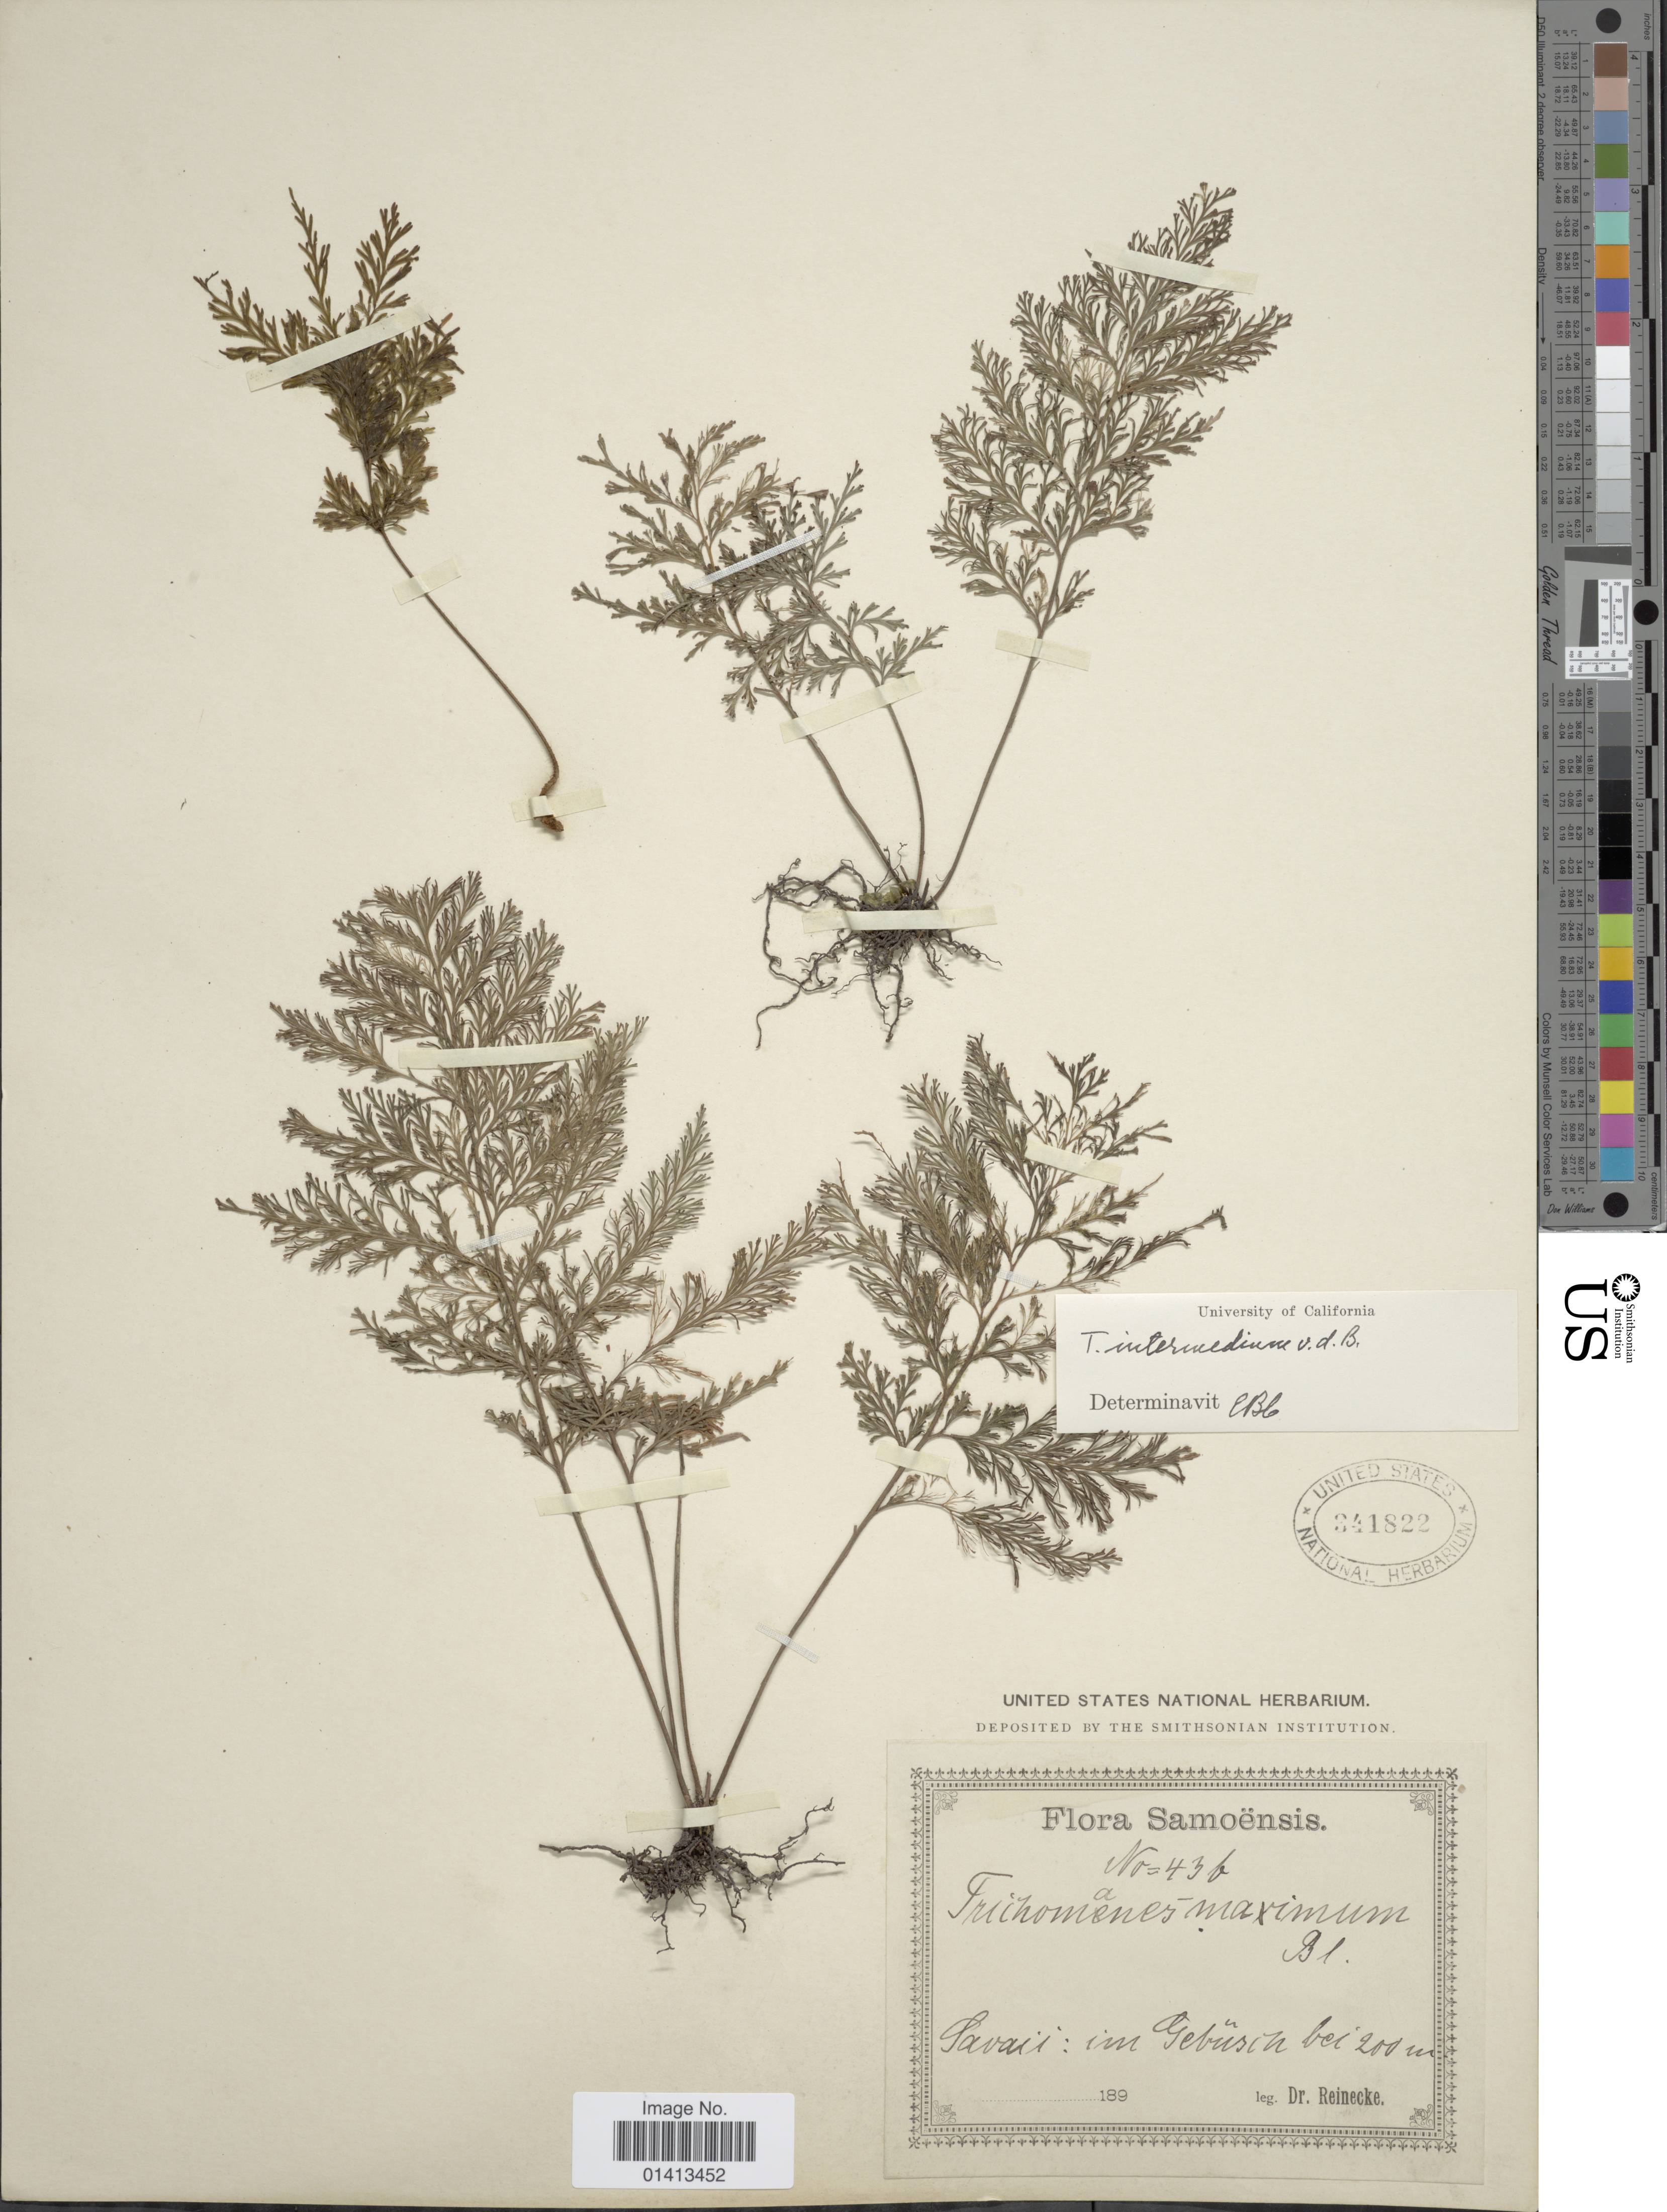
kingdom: Plantae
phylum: Tracheophyta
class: Polypodiopsida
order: Hymenophyllales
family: Hymenophyllaceae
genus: Crepidomanes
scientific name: Crepidomanes intermedium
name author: (Bosch) Ebihara & K. Iwats.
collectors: -- Reinecke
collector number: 43b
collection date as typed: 189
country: Samoa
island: Savai'i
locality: Samoënsis, Savaii: im Gebüsche bei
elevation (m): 200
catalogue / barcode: US 341822